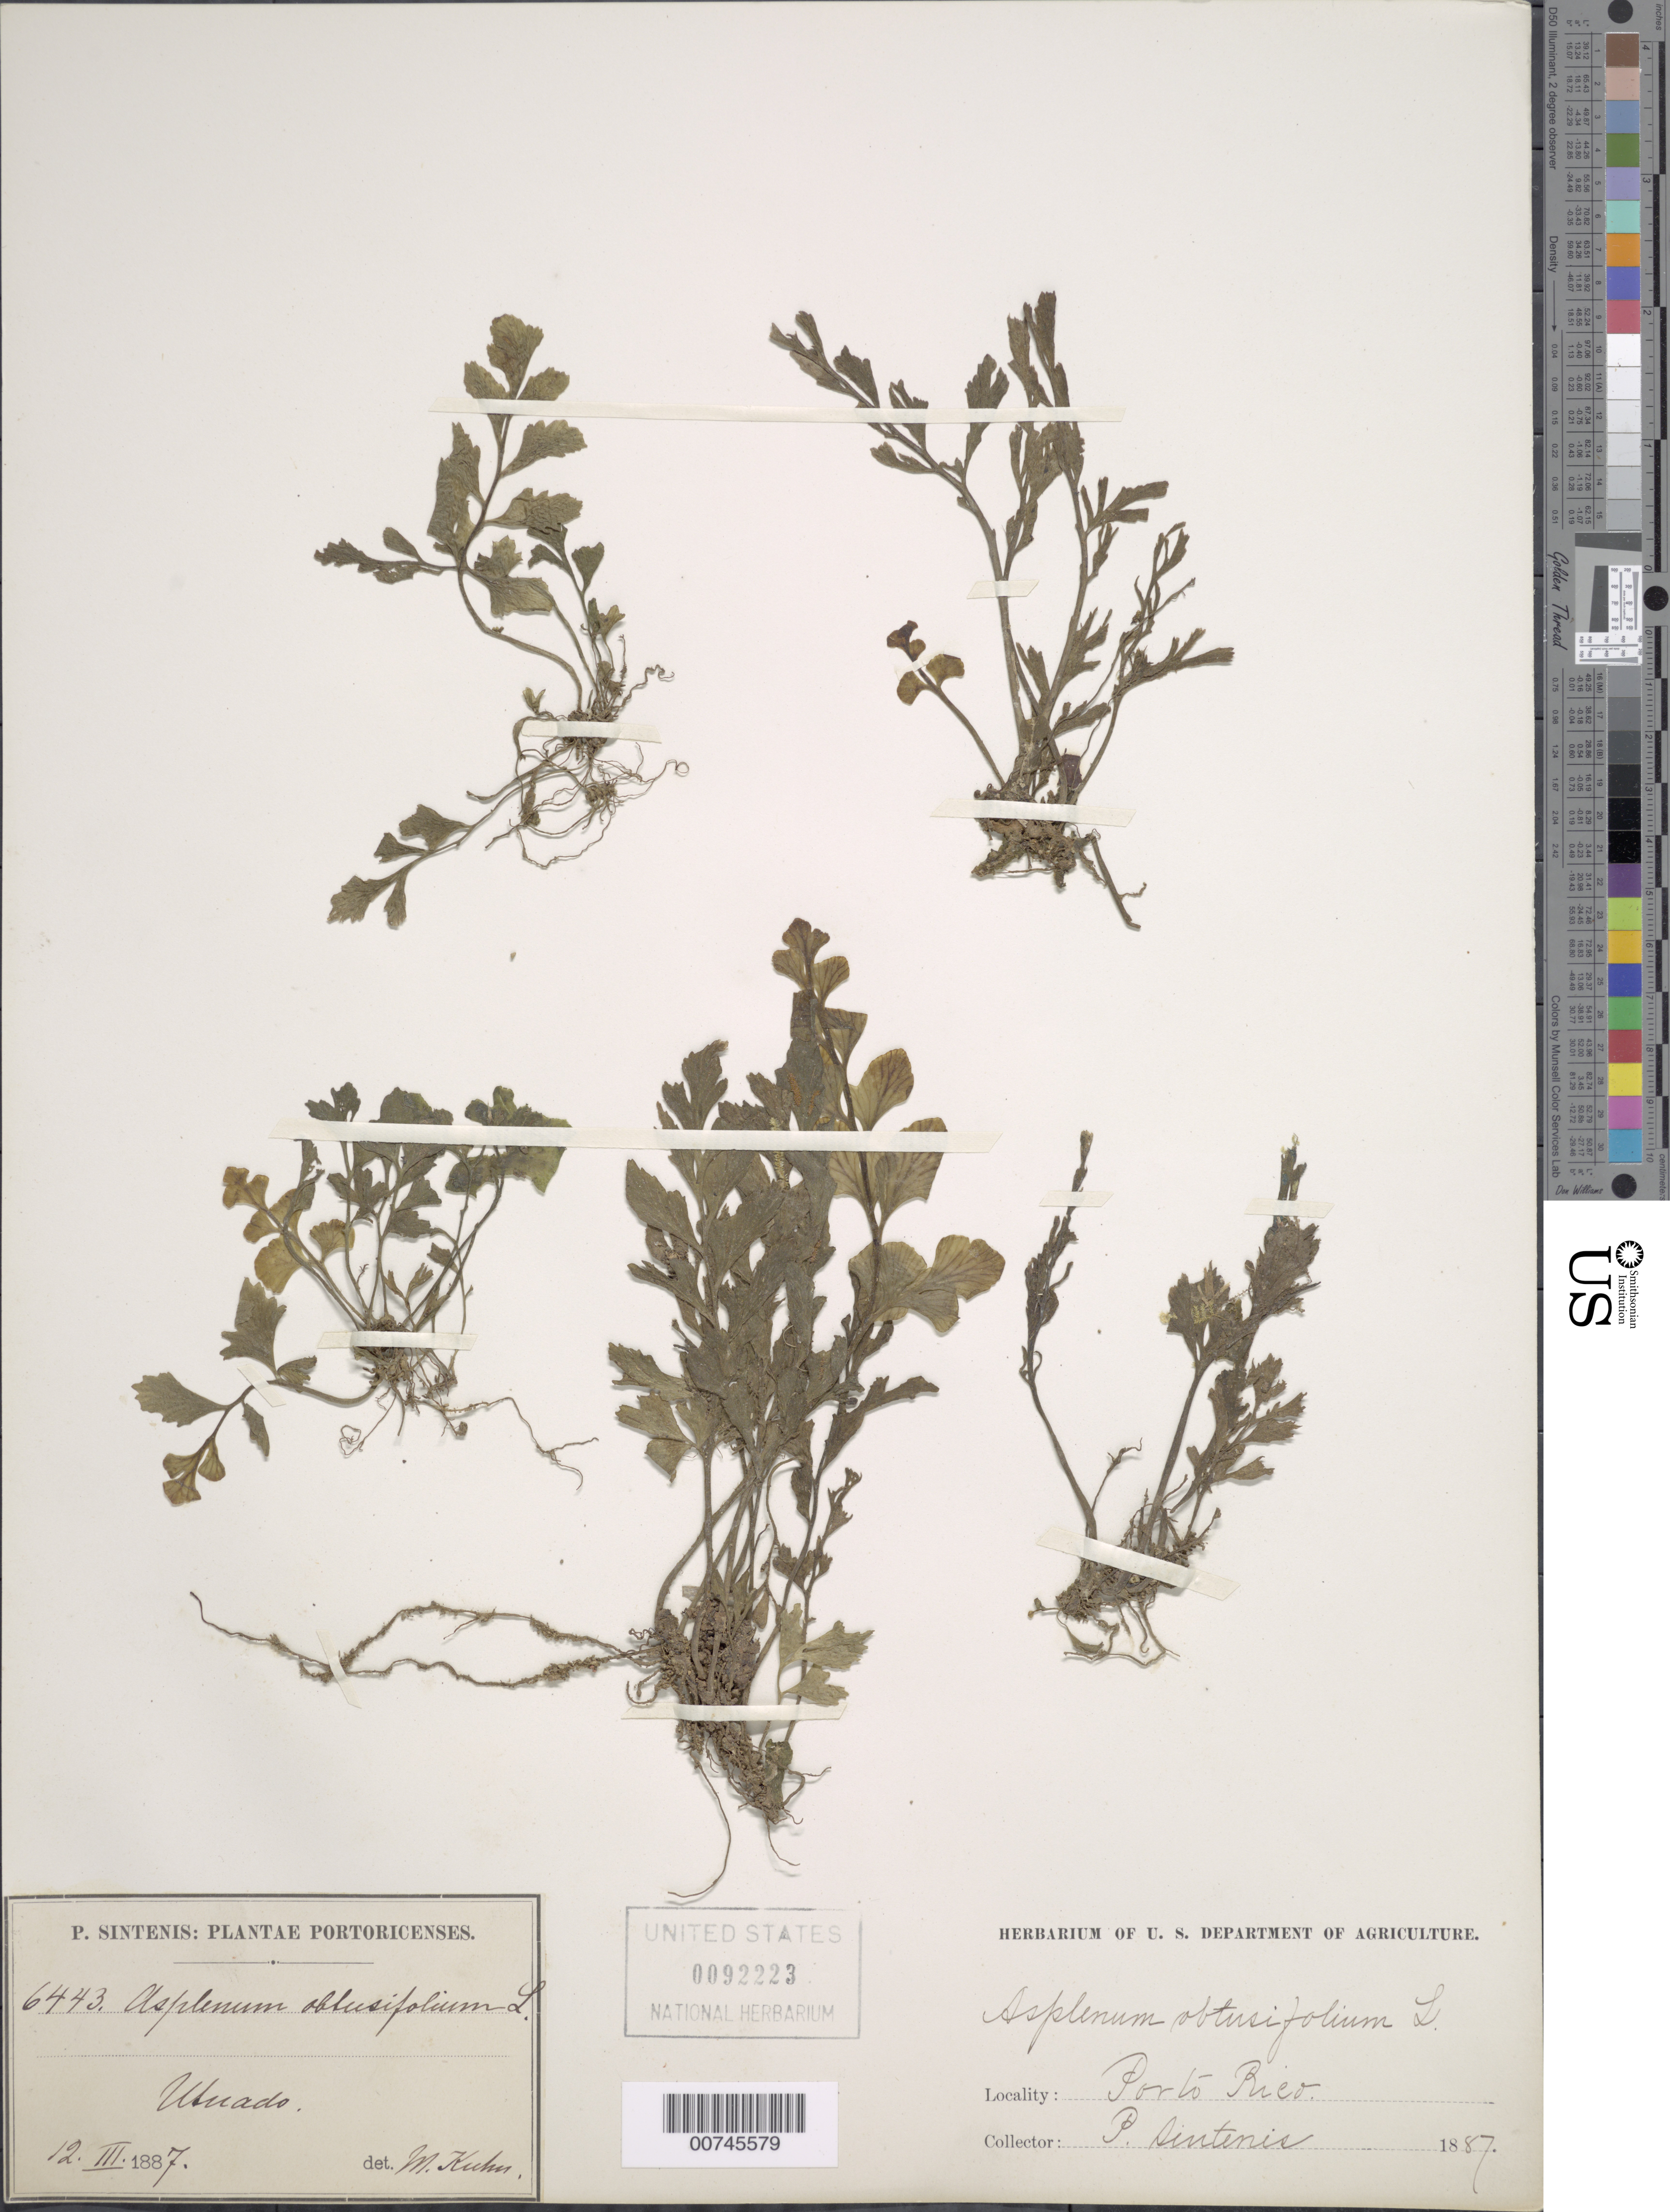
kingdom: Plantae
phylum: Tracheophyta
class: Polypodiopsida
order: Polypodiales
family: Aspleniaceae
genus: Asplenium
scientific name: Asplenium trichomanes-dentatum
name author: L.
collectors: P. Sintenis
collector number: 6443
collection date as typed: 12 Mar 1887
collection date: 1887-03-12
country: Puerto Rico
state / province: Utuado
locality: Utuado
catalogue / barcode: US 92223